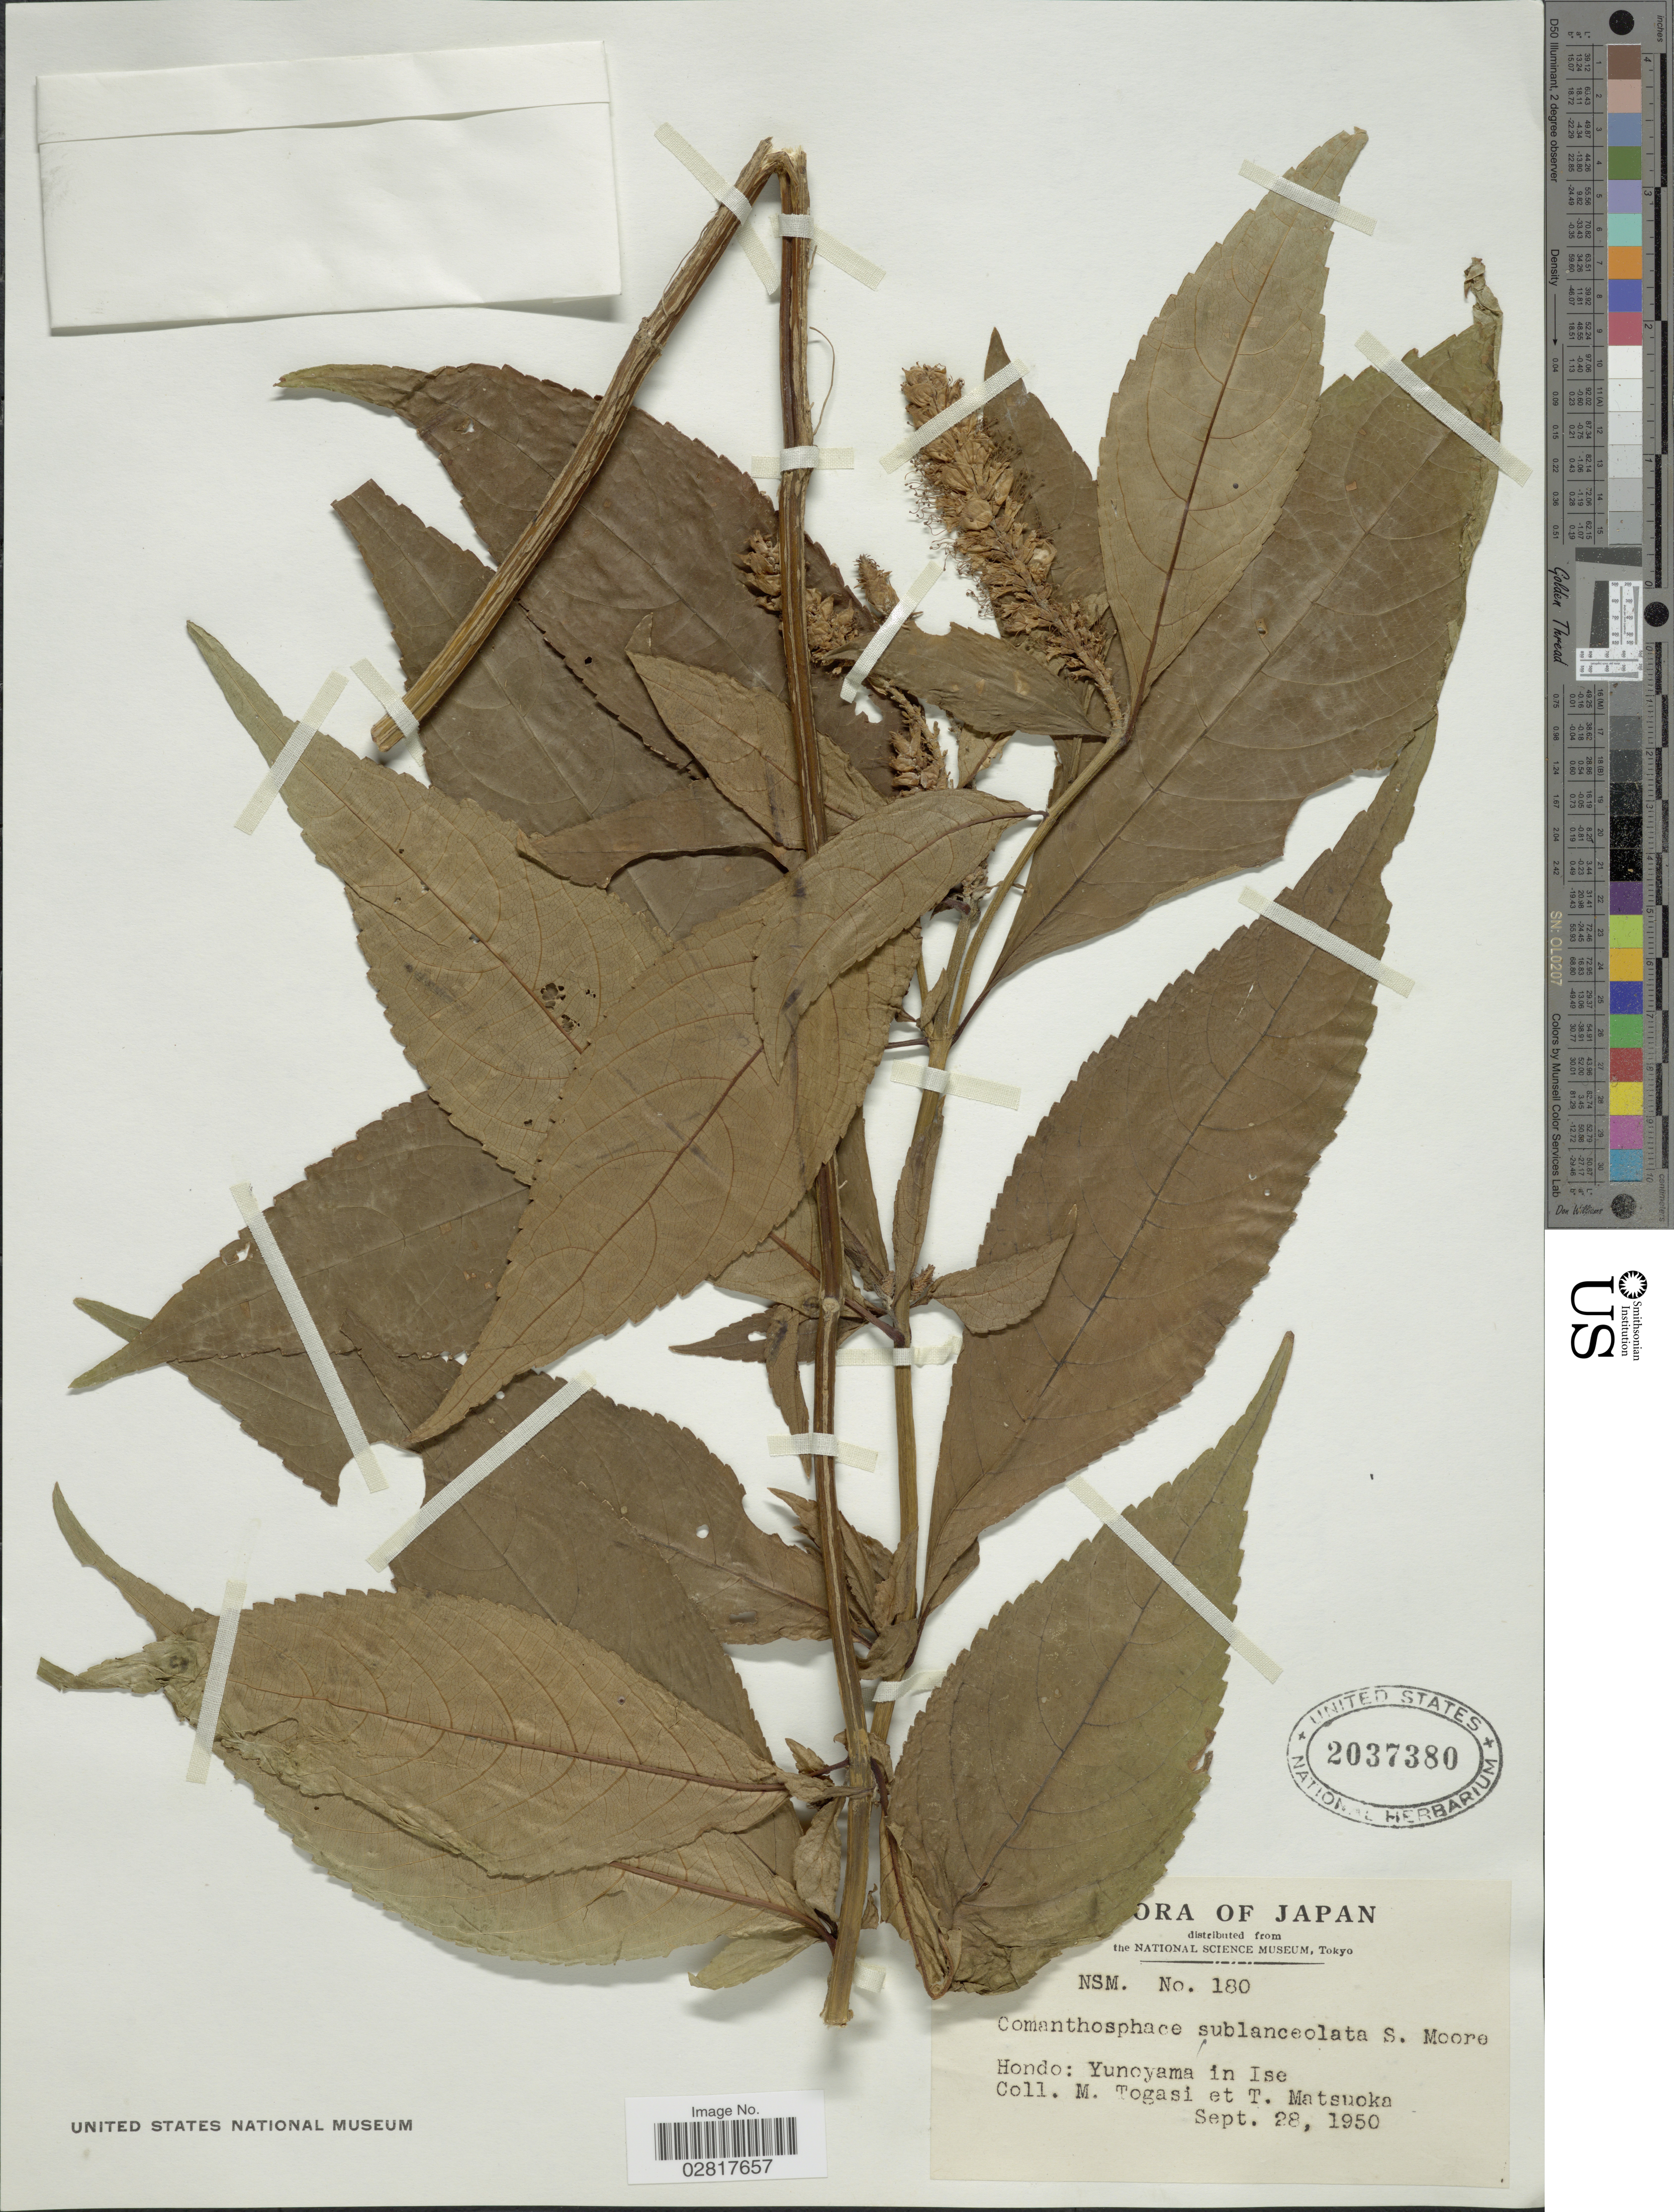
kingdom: Plantae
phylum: Tracheophyta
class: Magnoliopsida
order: Lamiales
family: Lamiaceae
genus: Comanthosphace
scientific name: Comanthosphace sublanceolata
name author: (Miq.) S. Moore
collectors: M. Togasi & T. Matsuoka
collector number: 180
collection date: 1950-09-28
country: Japan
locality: Hondo: Yunoyama in Ise.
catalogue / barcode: US 2037380